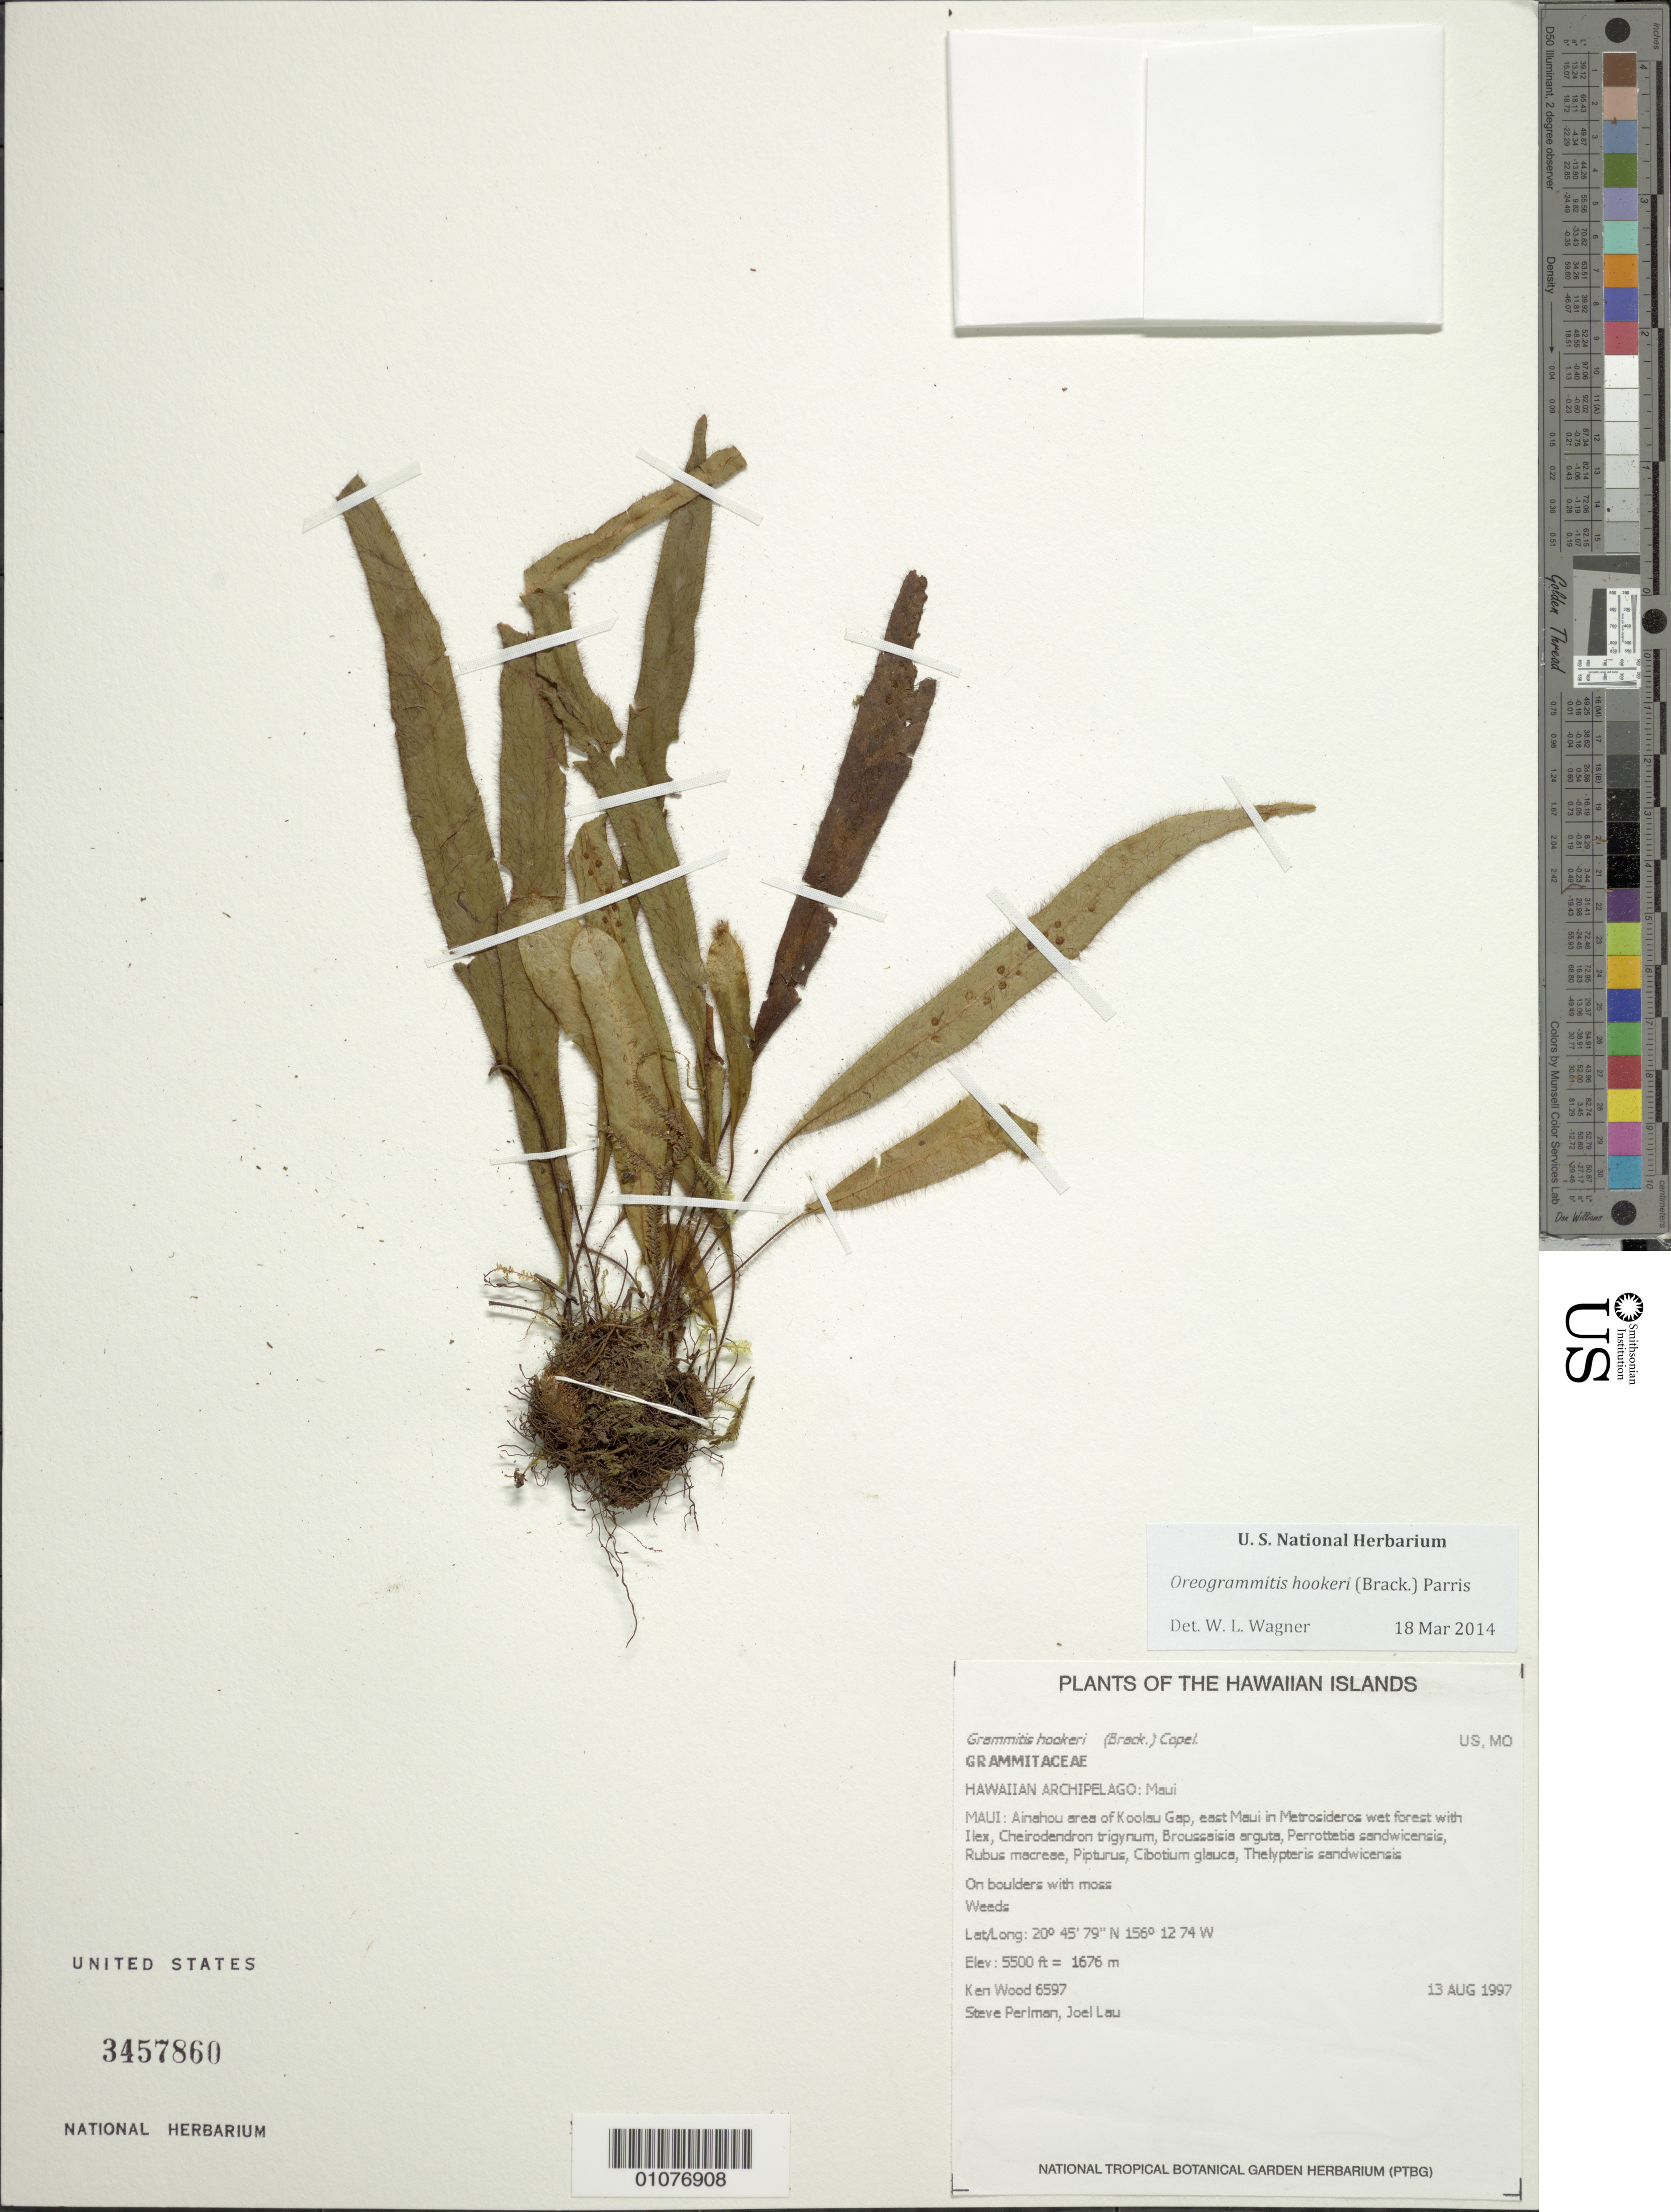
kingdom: Plantae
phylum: Tracheophyta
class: Polypodiopsida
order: Polypodiales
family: Polypodiaceae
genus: Oreogrammitis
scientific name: Oreogrammitis hookeri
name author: (Brack.) Parris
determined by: Wagner, W. L., (BOT), Smithsonian Institution - National Museum of Natural History (UNITED STATES)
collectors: K. R. Wood, S. P. Perlman & J. Lau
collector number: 6597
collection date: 1997-08-13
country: United States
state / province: Hawaii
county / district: Maui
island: Maui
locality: Ainahou area of Koolau Gap, E Maui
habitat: On boulders with moss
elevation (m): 1676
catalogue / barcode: US 3457860